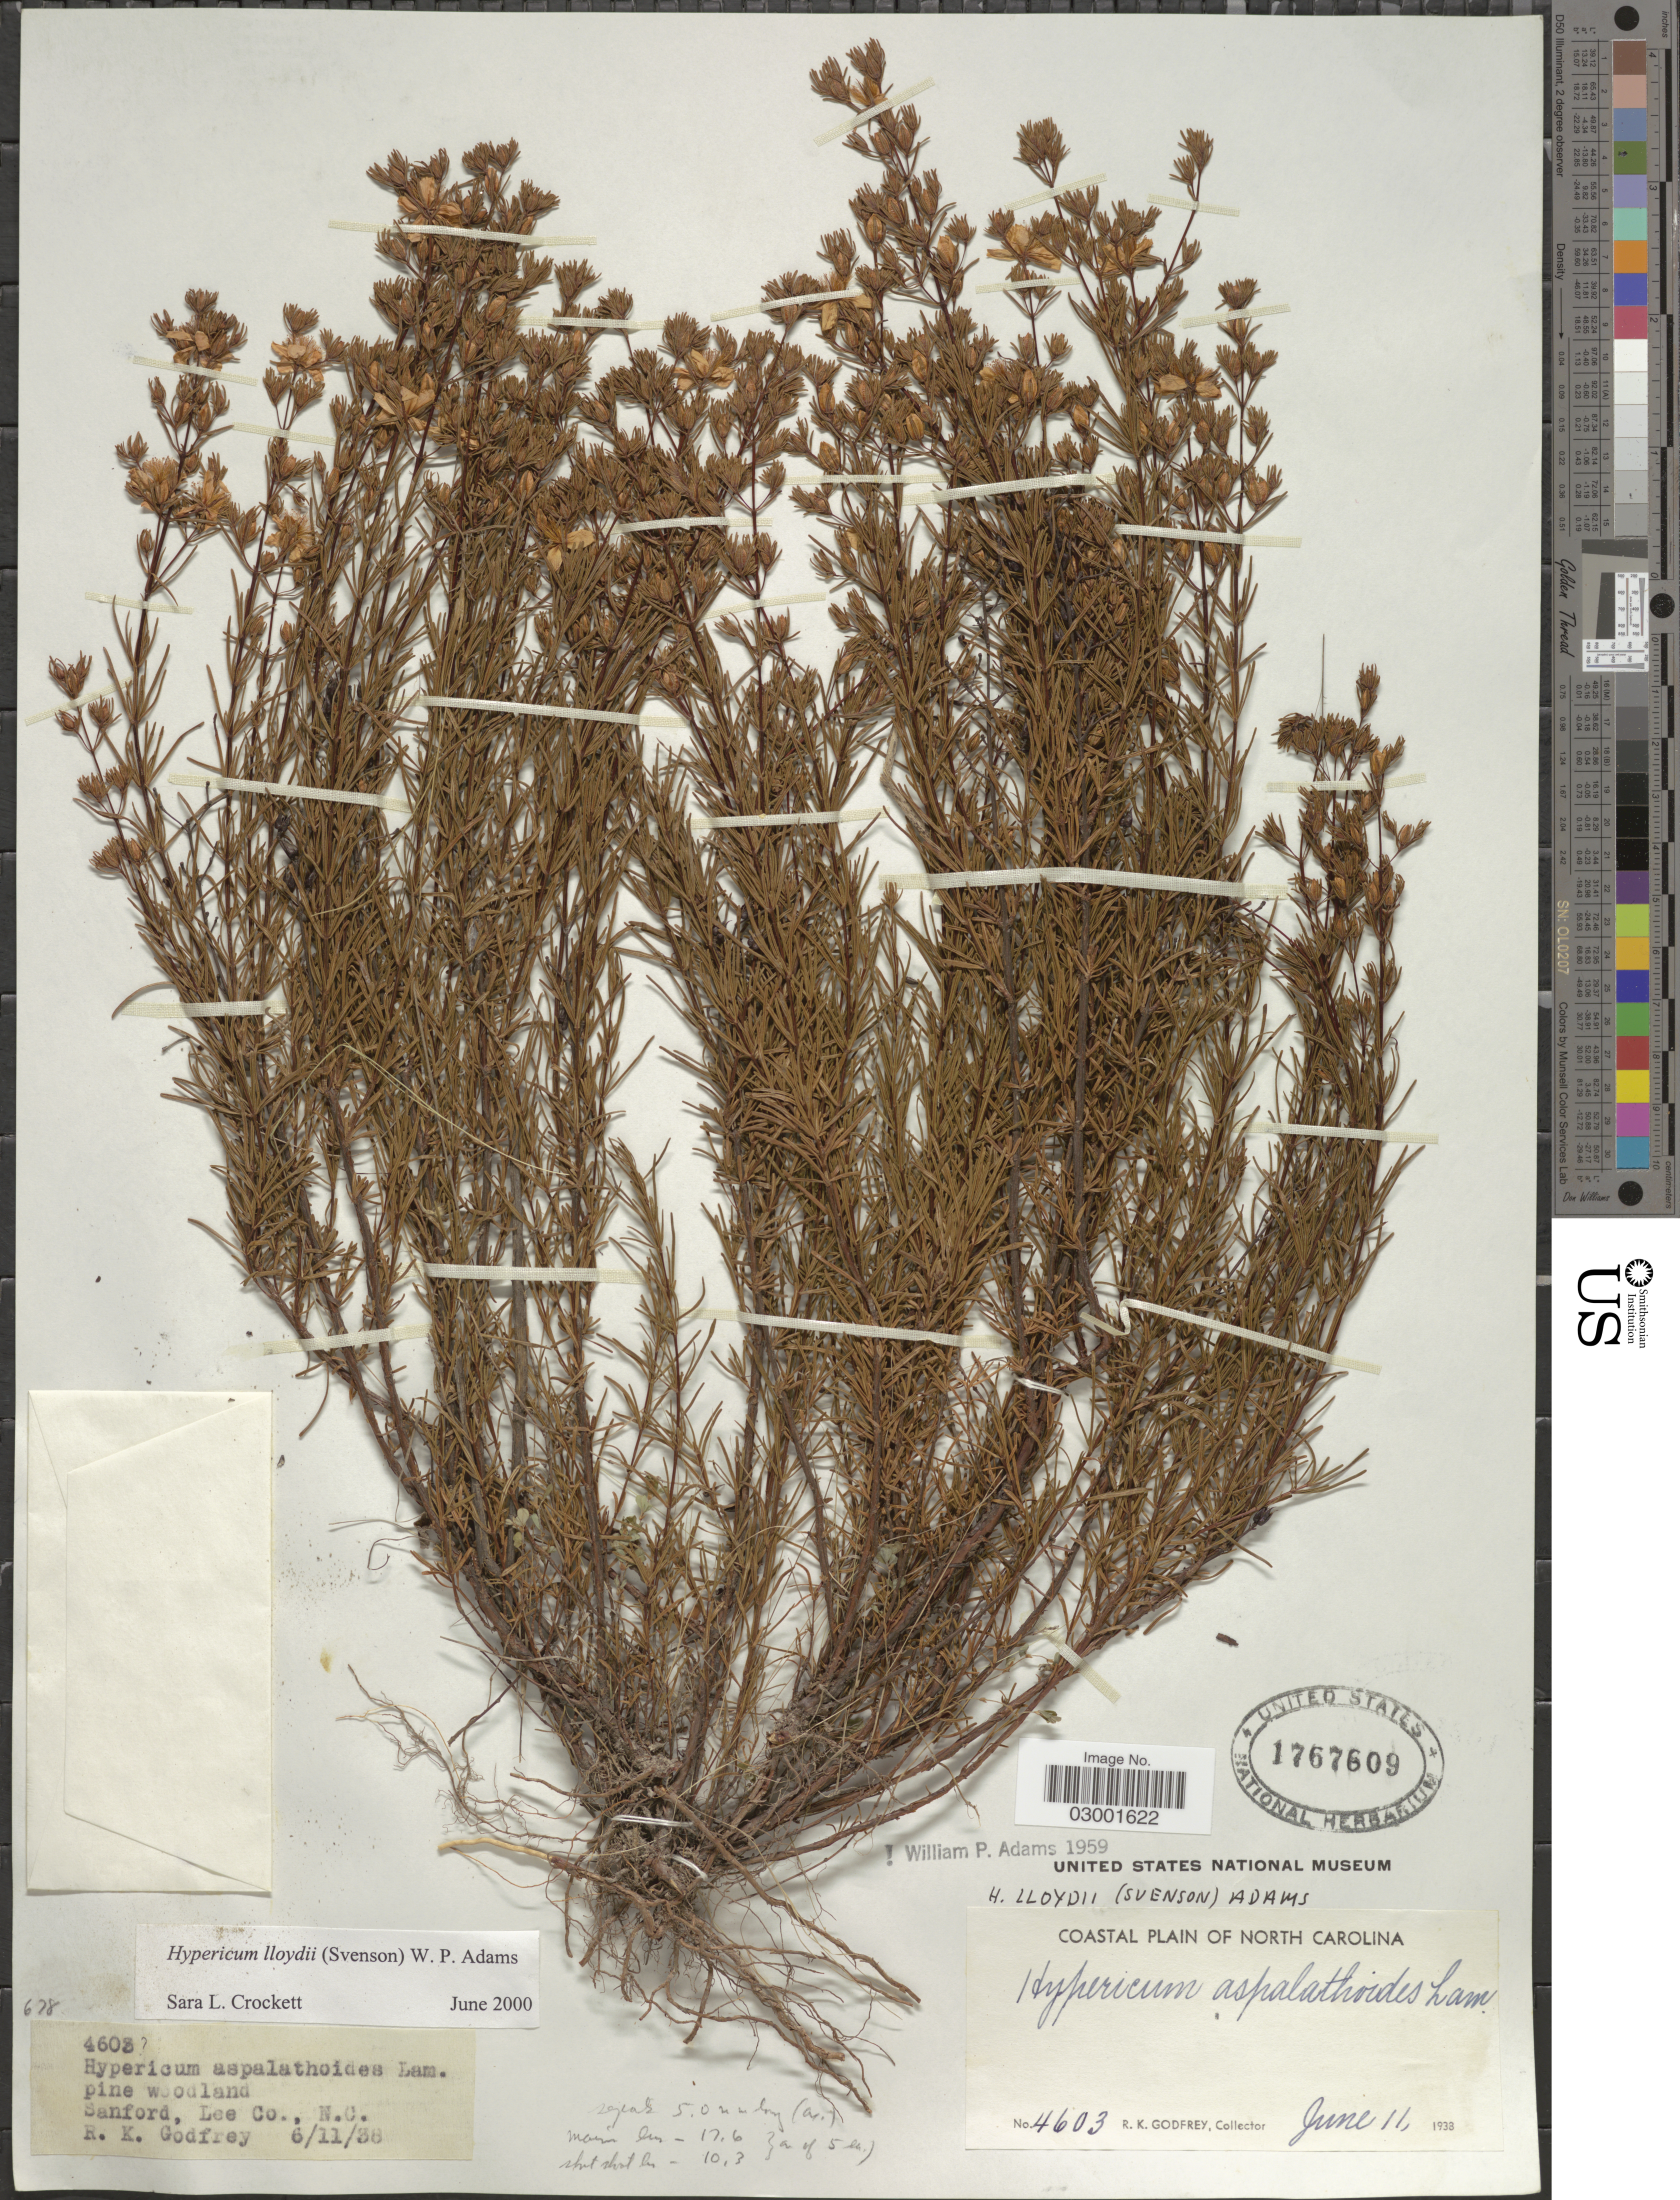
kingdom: Plantae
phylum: Tracheophyta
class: Magnoliopsida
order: Malpighiales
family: Hypericaceae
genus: Hypericum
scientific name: Hypericum lloydii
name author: (Svenson) W.P. Adams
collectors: R. K. Godfrey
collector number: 4603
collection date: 1938-06-11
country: United States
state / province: North Carolina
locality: Sanford, Lee Co., Coastal Plain of North Carolina.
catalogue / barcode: US 1767609